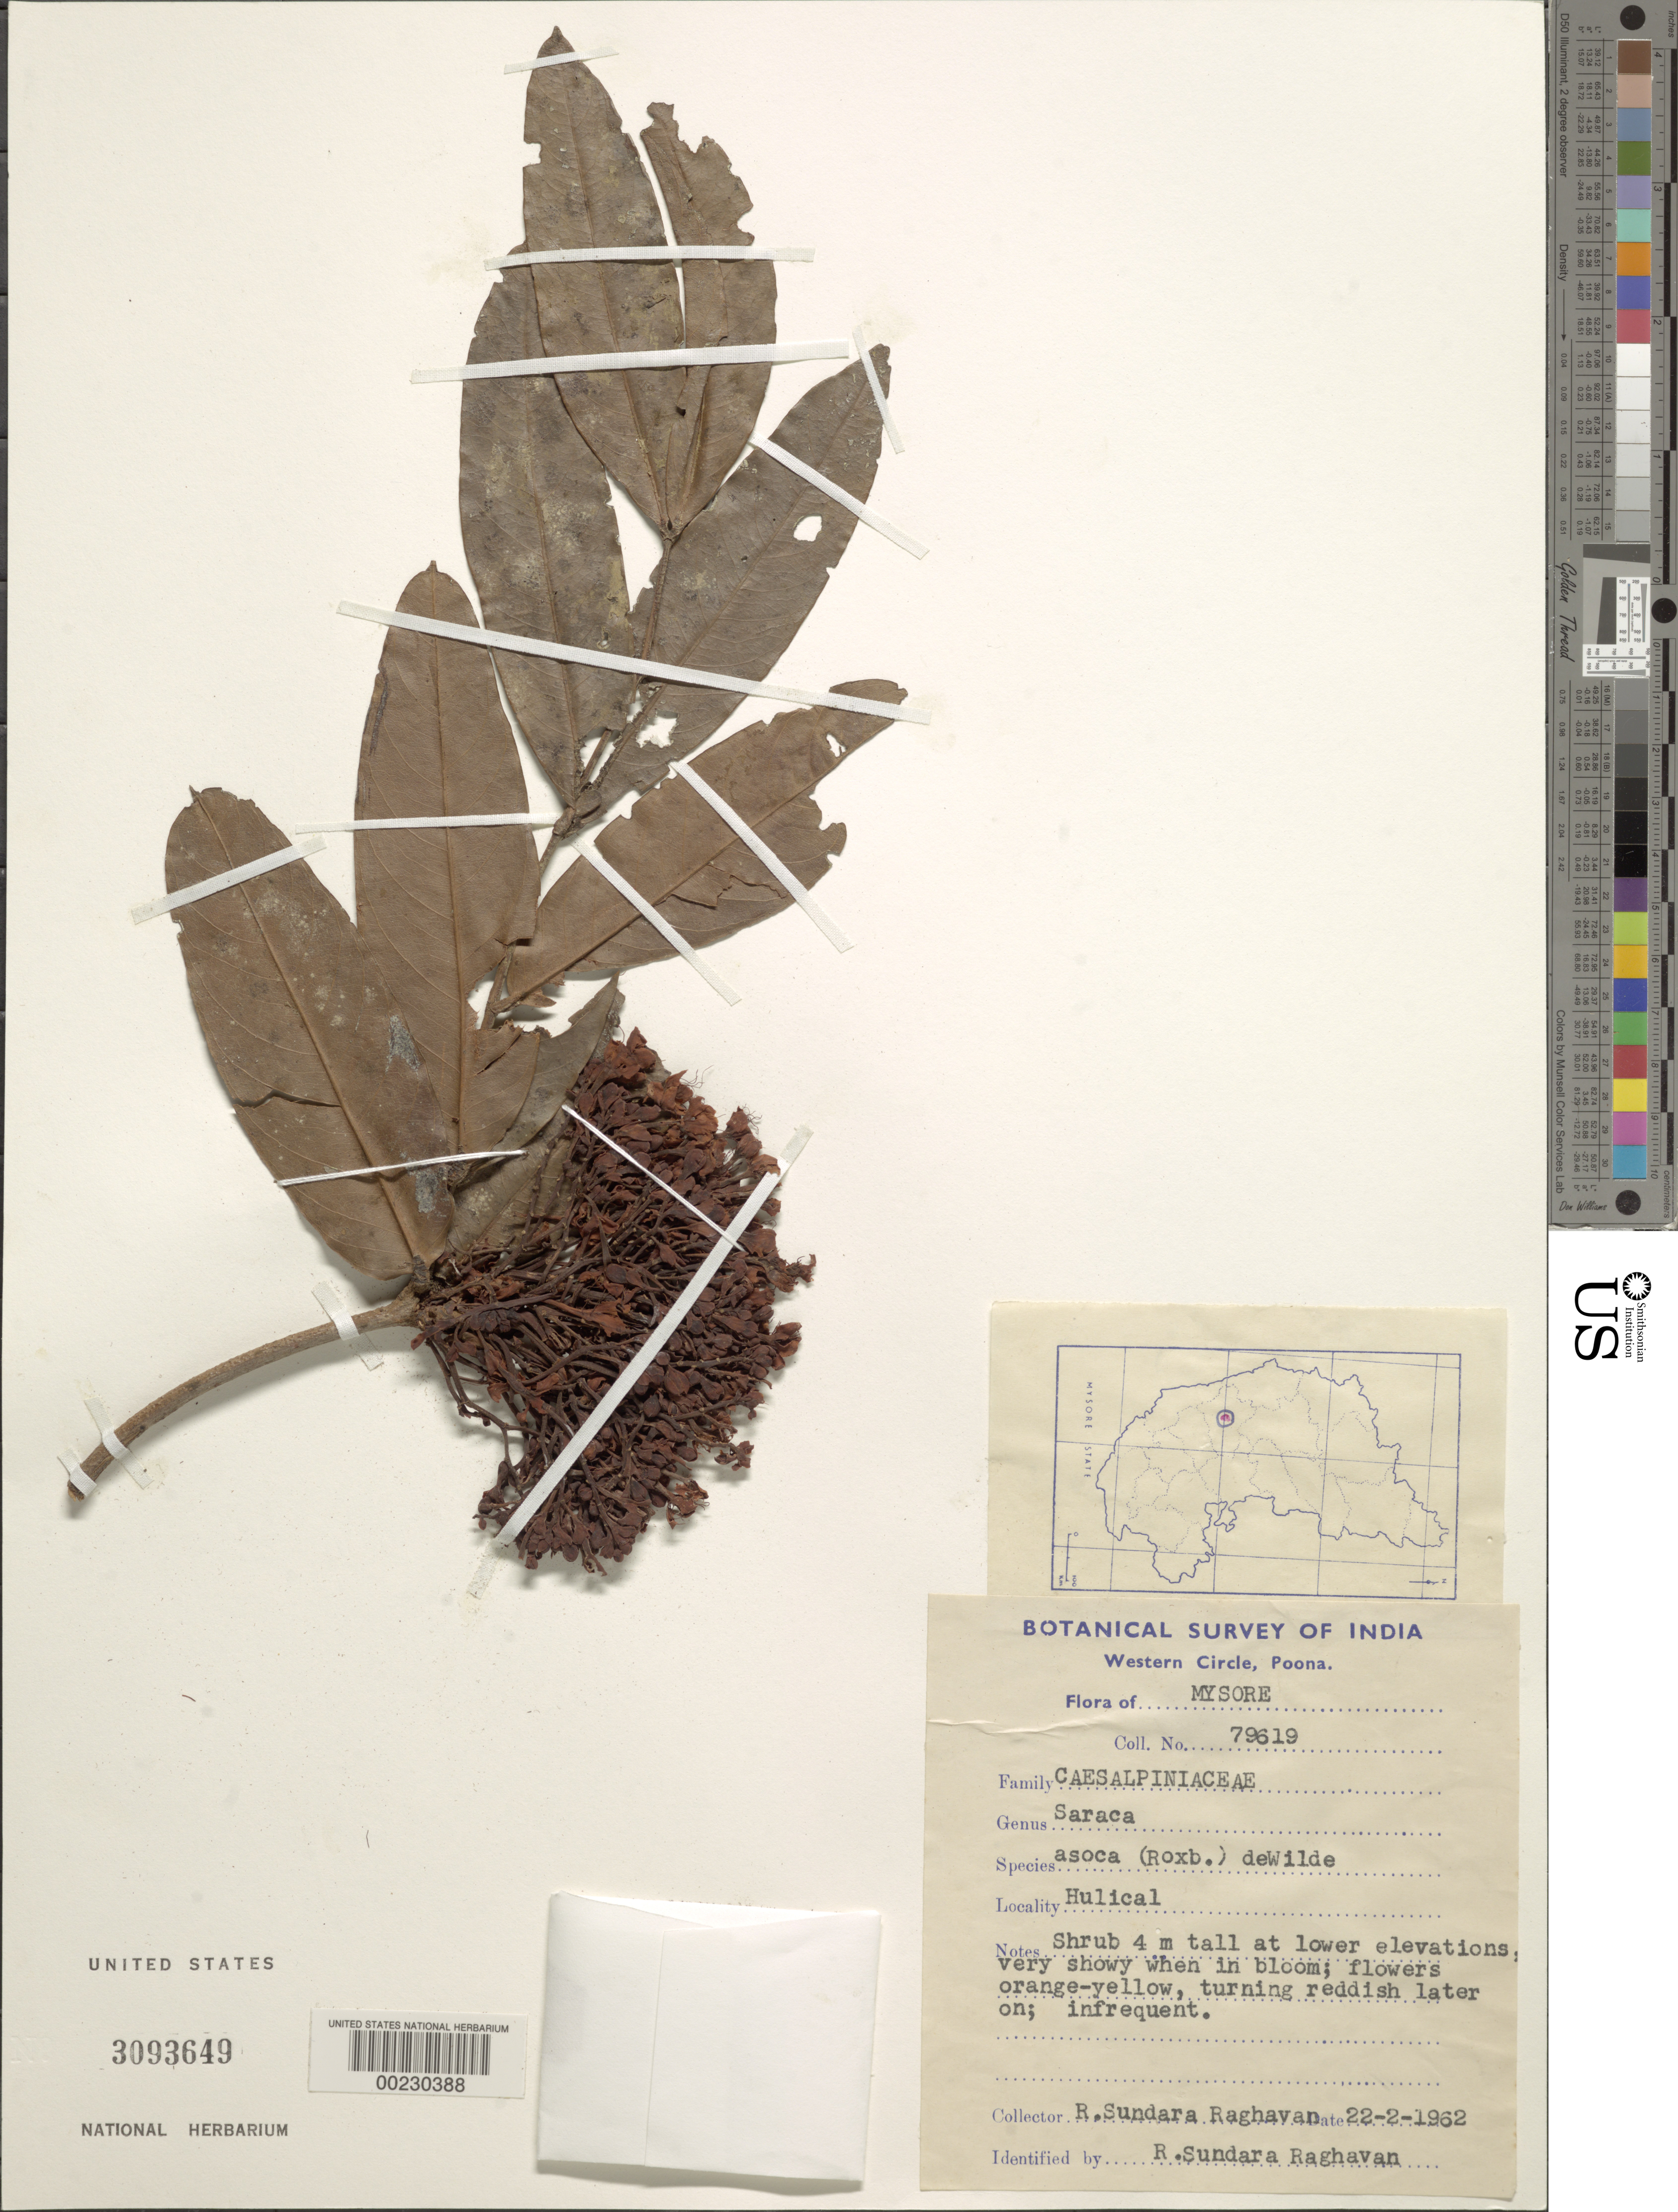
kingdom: Plantae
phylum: Tracheophyta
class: Magnoliopsida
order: Fabales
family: Fabaceae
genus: Saraca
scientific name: Saraca asoca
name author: (Roxb.) Willd.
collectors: R. Raghavan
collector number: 79619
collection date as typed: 22 Feb 1962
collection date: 1962-02-22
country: India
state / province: Karnataka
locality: Hulical, mysore state [mysore state = karnataka.]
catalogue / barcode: US 3093649